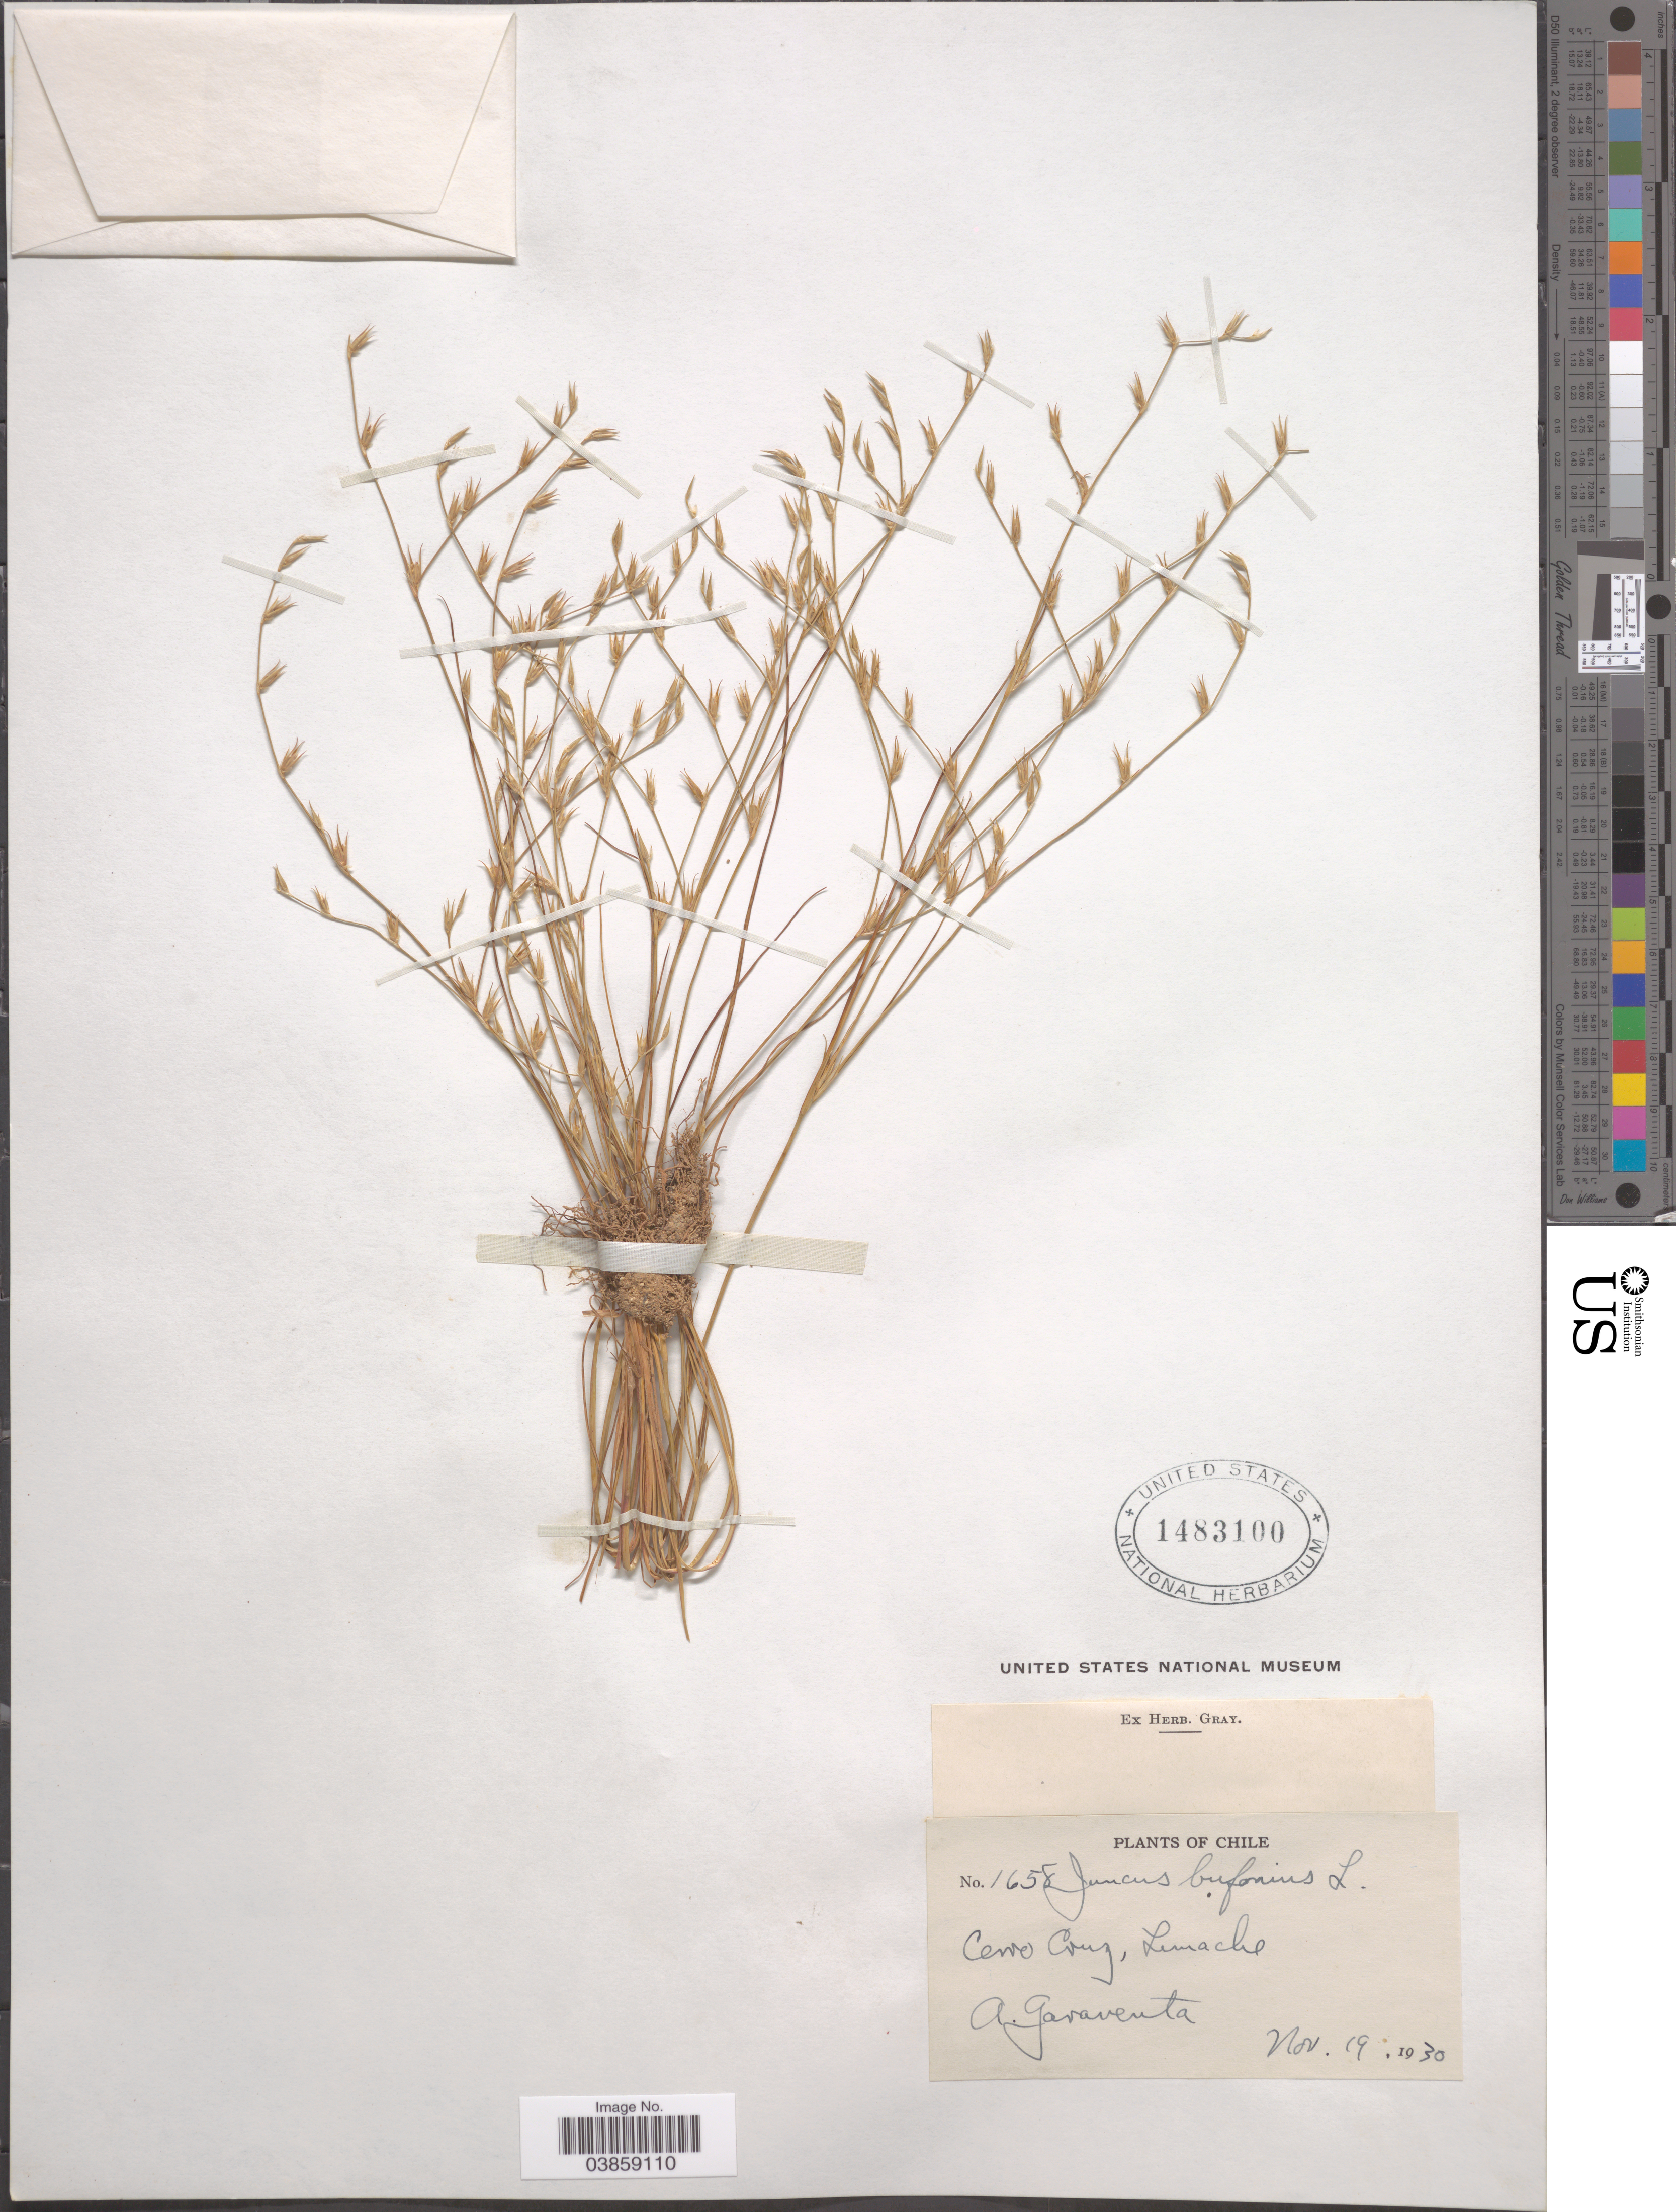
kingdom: Plantae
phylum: Tracheophyta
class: Liliopsida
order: Poales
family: Juncaceae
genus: Juncus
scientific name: Juncus bufonius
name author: L.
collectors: A. Garaventa H.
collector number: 1658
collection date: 1930-11-19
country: Chile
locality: Cerro Cruz, Lemache.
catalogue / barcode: US 1483100